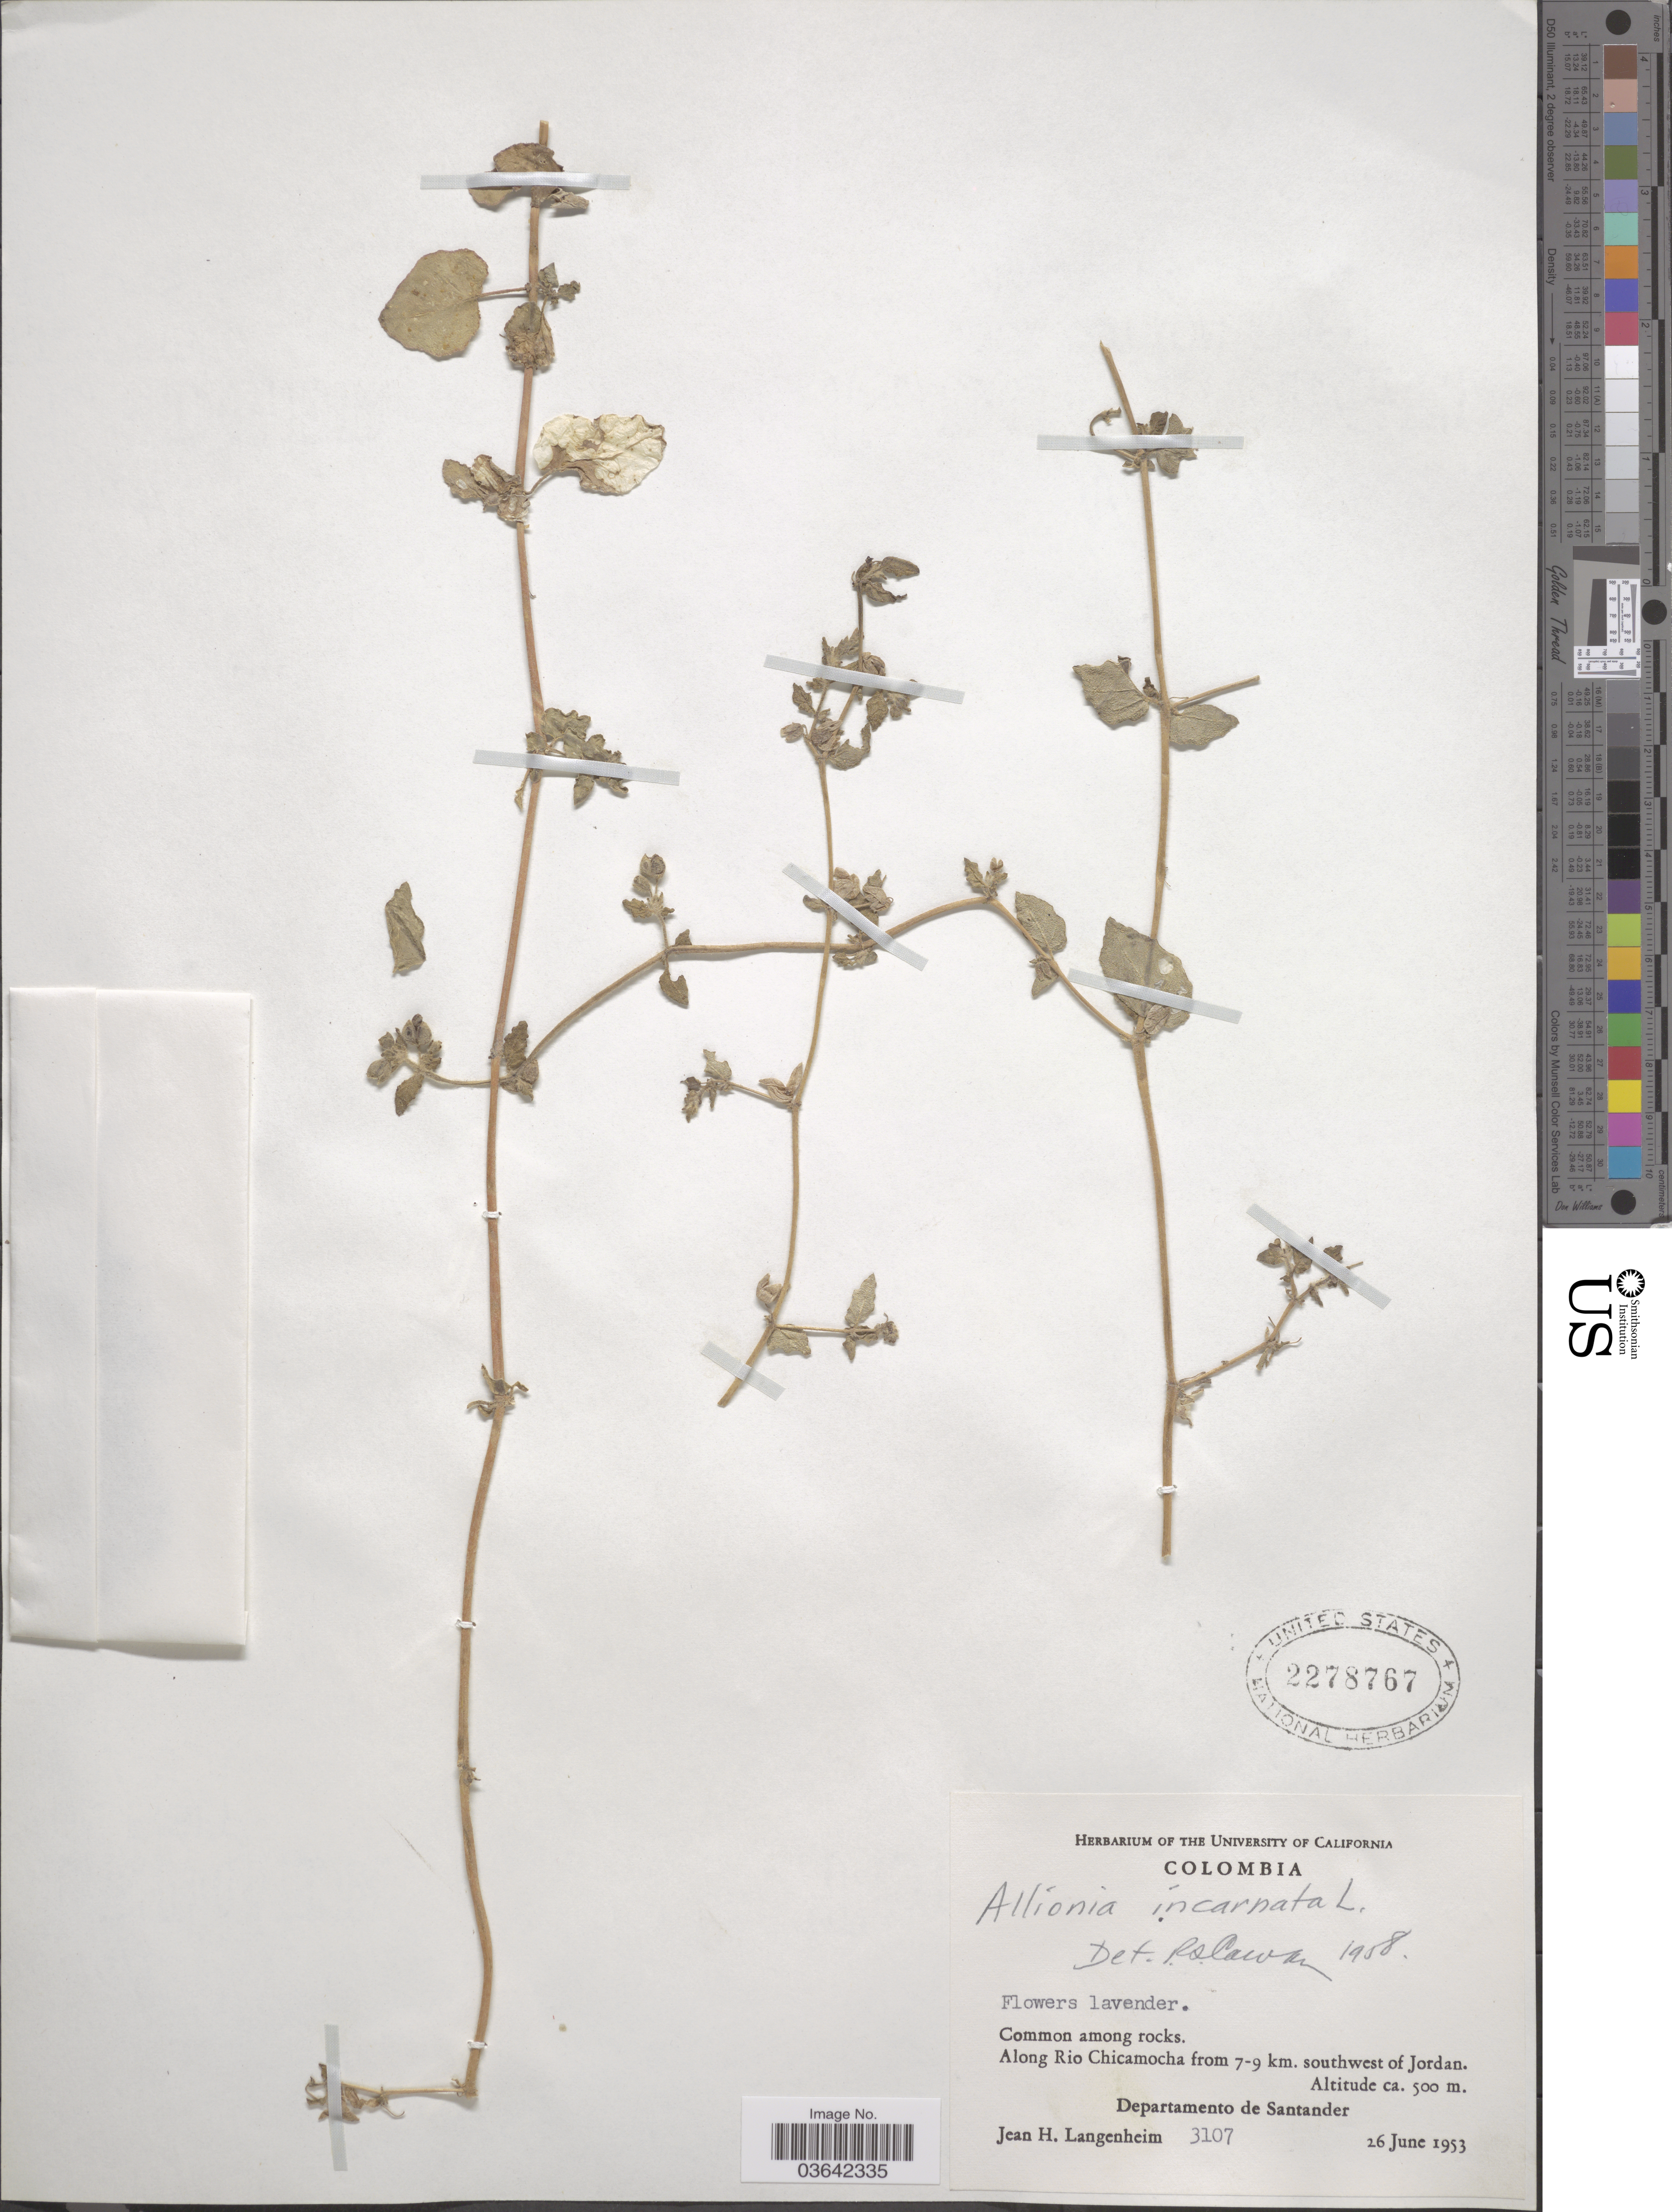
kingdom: Plantae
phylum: Tracheophyta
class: Magnoliopsida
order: Caryophyllales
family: Nyctaginaceae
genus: Allionia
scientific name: Allionia incarnata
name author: L.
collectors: J. H. Langenheim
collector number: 3107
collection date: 1953-06-26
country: Colombia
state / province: Santander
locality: Along Rio Chicamocha from 7-9 km. southwest of Jordan. Departamento de Santander.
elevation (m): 500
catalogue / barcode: US 2278767